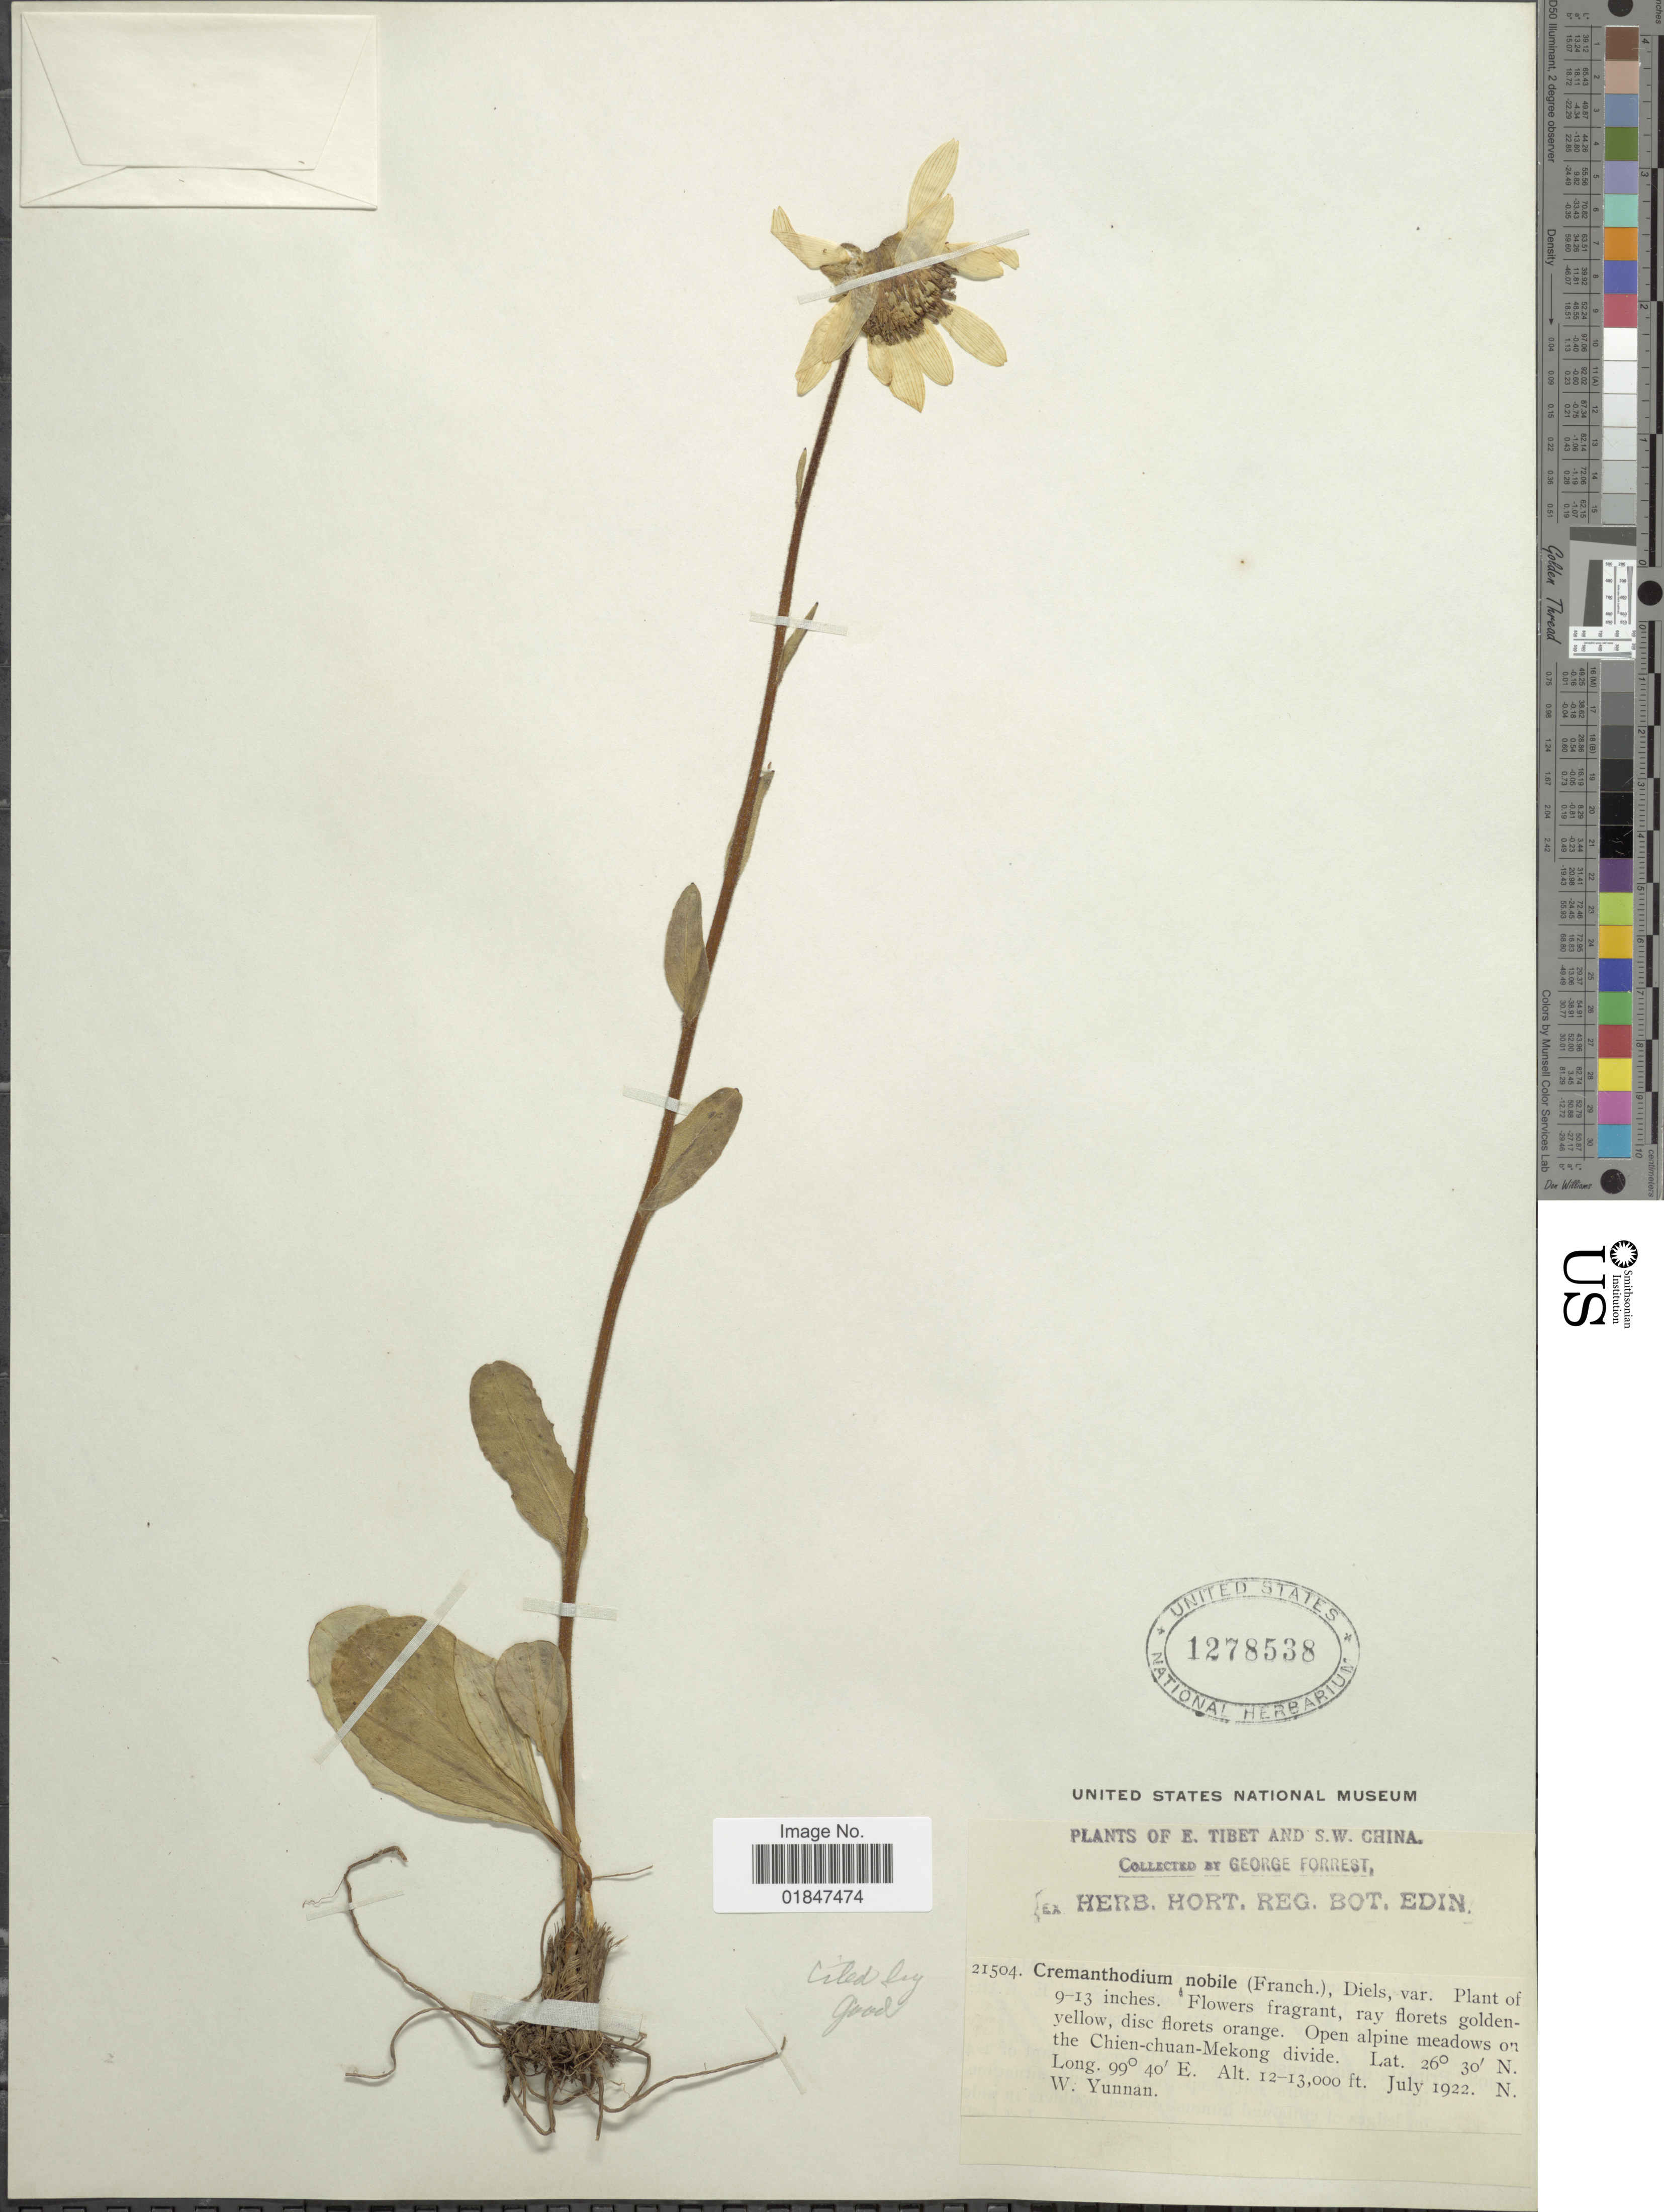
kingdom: Plantae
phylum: Tracheophyta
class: Magnoliopsida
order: Asterales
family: Asteraceae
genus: Cremanthodium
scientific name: Cremanthodium nobile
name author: (Franch.) Diels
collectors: G. Forrest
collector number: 21504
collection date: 1922-07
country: China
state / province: Yunnan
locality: E. Tibet and S.W. China, open alpine meadows on the Chien-chuan-Mekong divide, N.W. Yunnan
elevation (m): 3658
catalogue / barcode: US 1278538